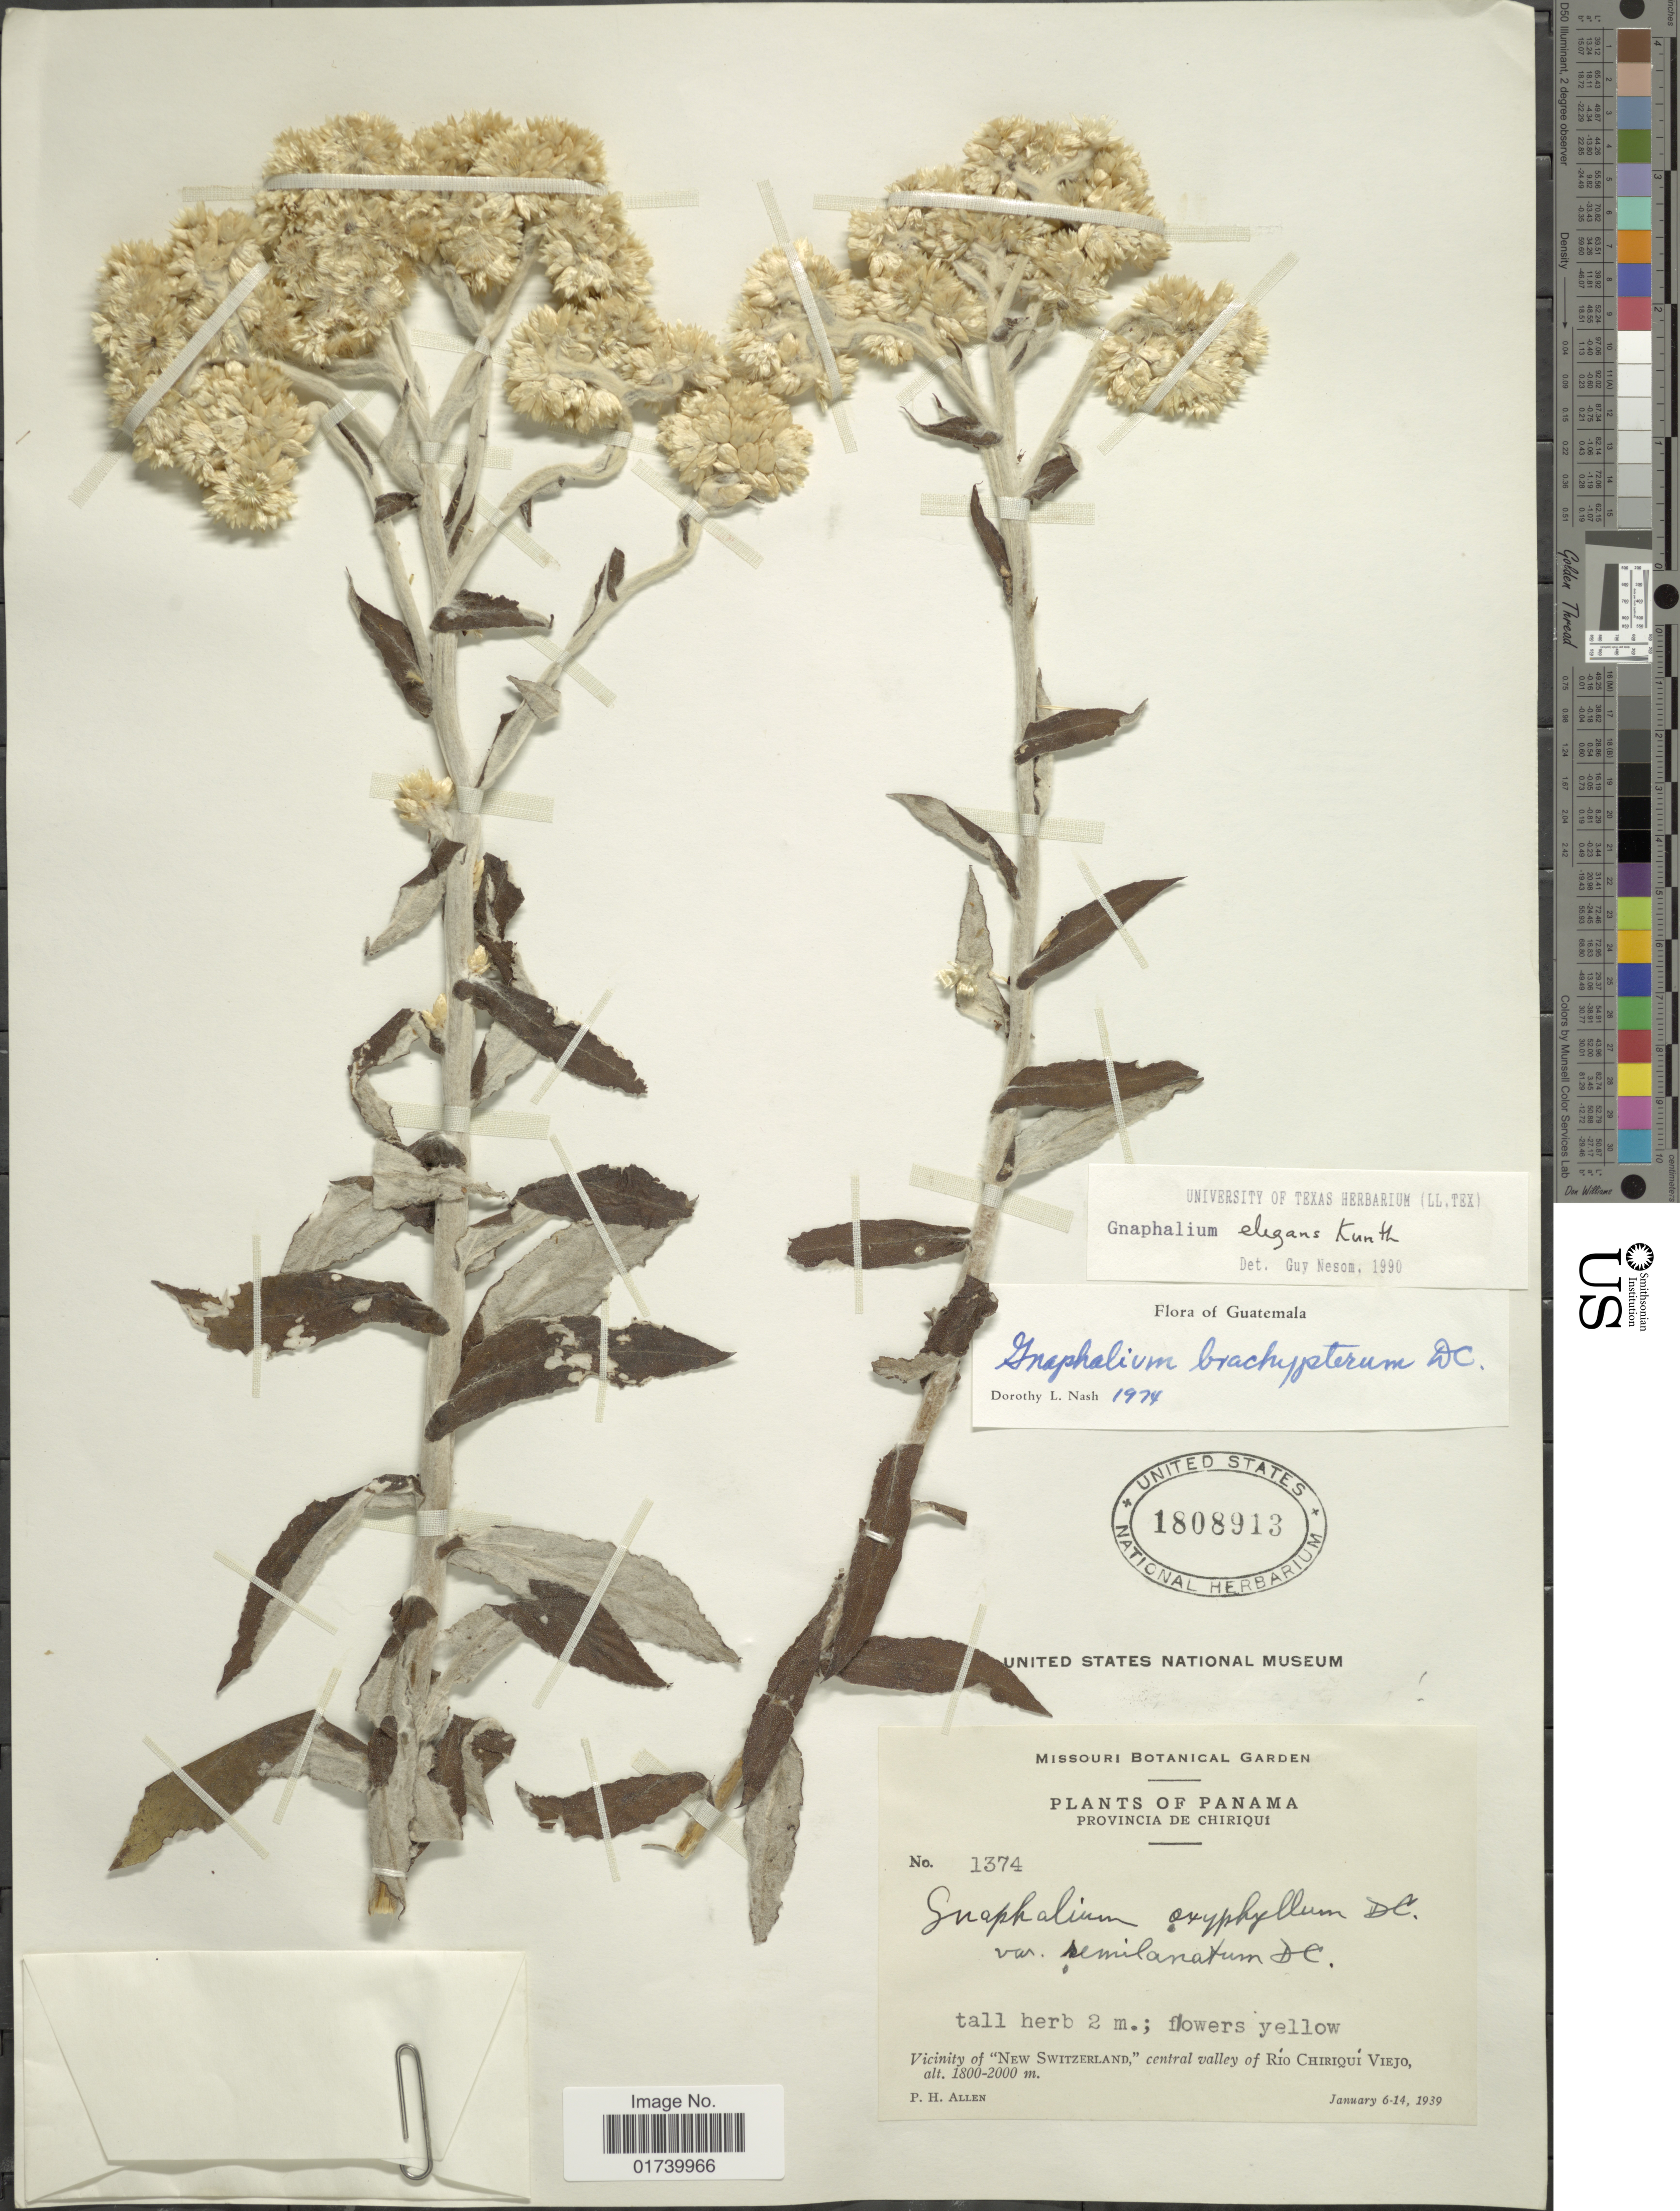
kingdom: Plantae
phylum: Tracheophyta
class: Magnoliopsida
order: Asterales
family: Asteraceae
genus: Pseudognaphalium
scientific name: Pseudognaphalium elegans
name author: (Kunth) Kartesz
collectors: P. H. Allen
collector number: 1374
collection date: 1939-01-06/1939-03-14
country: Panama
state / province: Chiriqui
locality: Provincia de Chiriqui, Vicinity of "New Switzerland"central valley of Rio Chiriqui Viejo.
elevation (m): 1800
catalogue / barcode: US 1808913